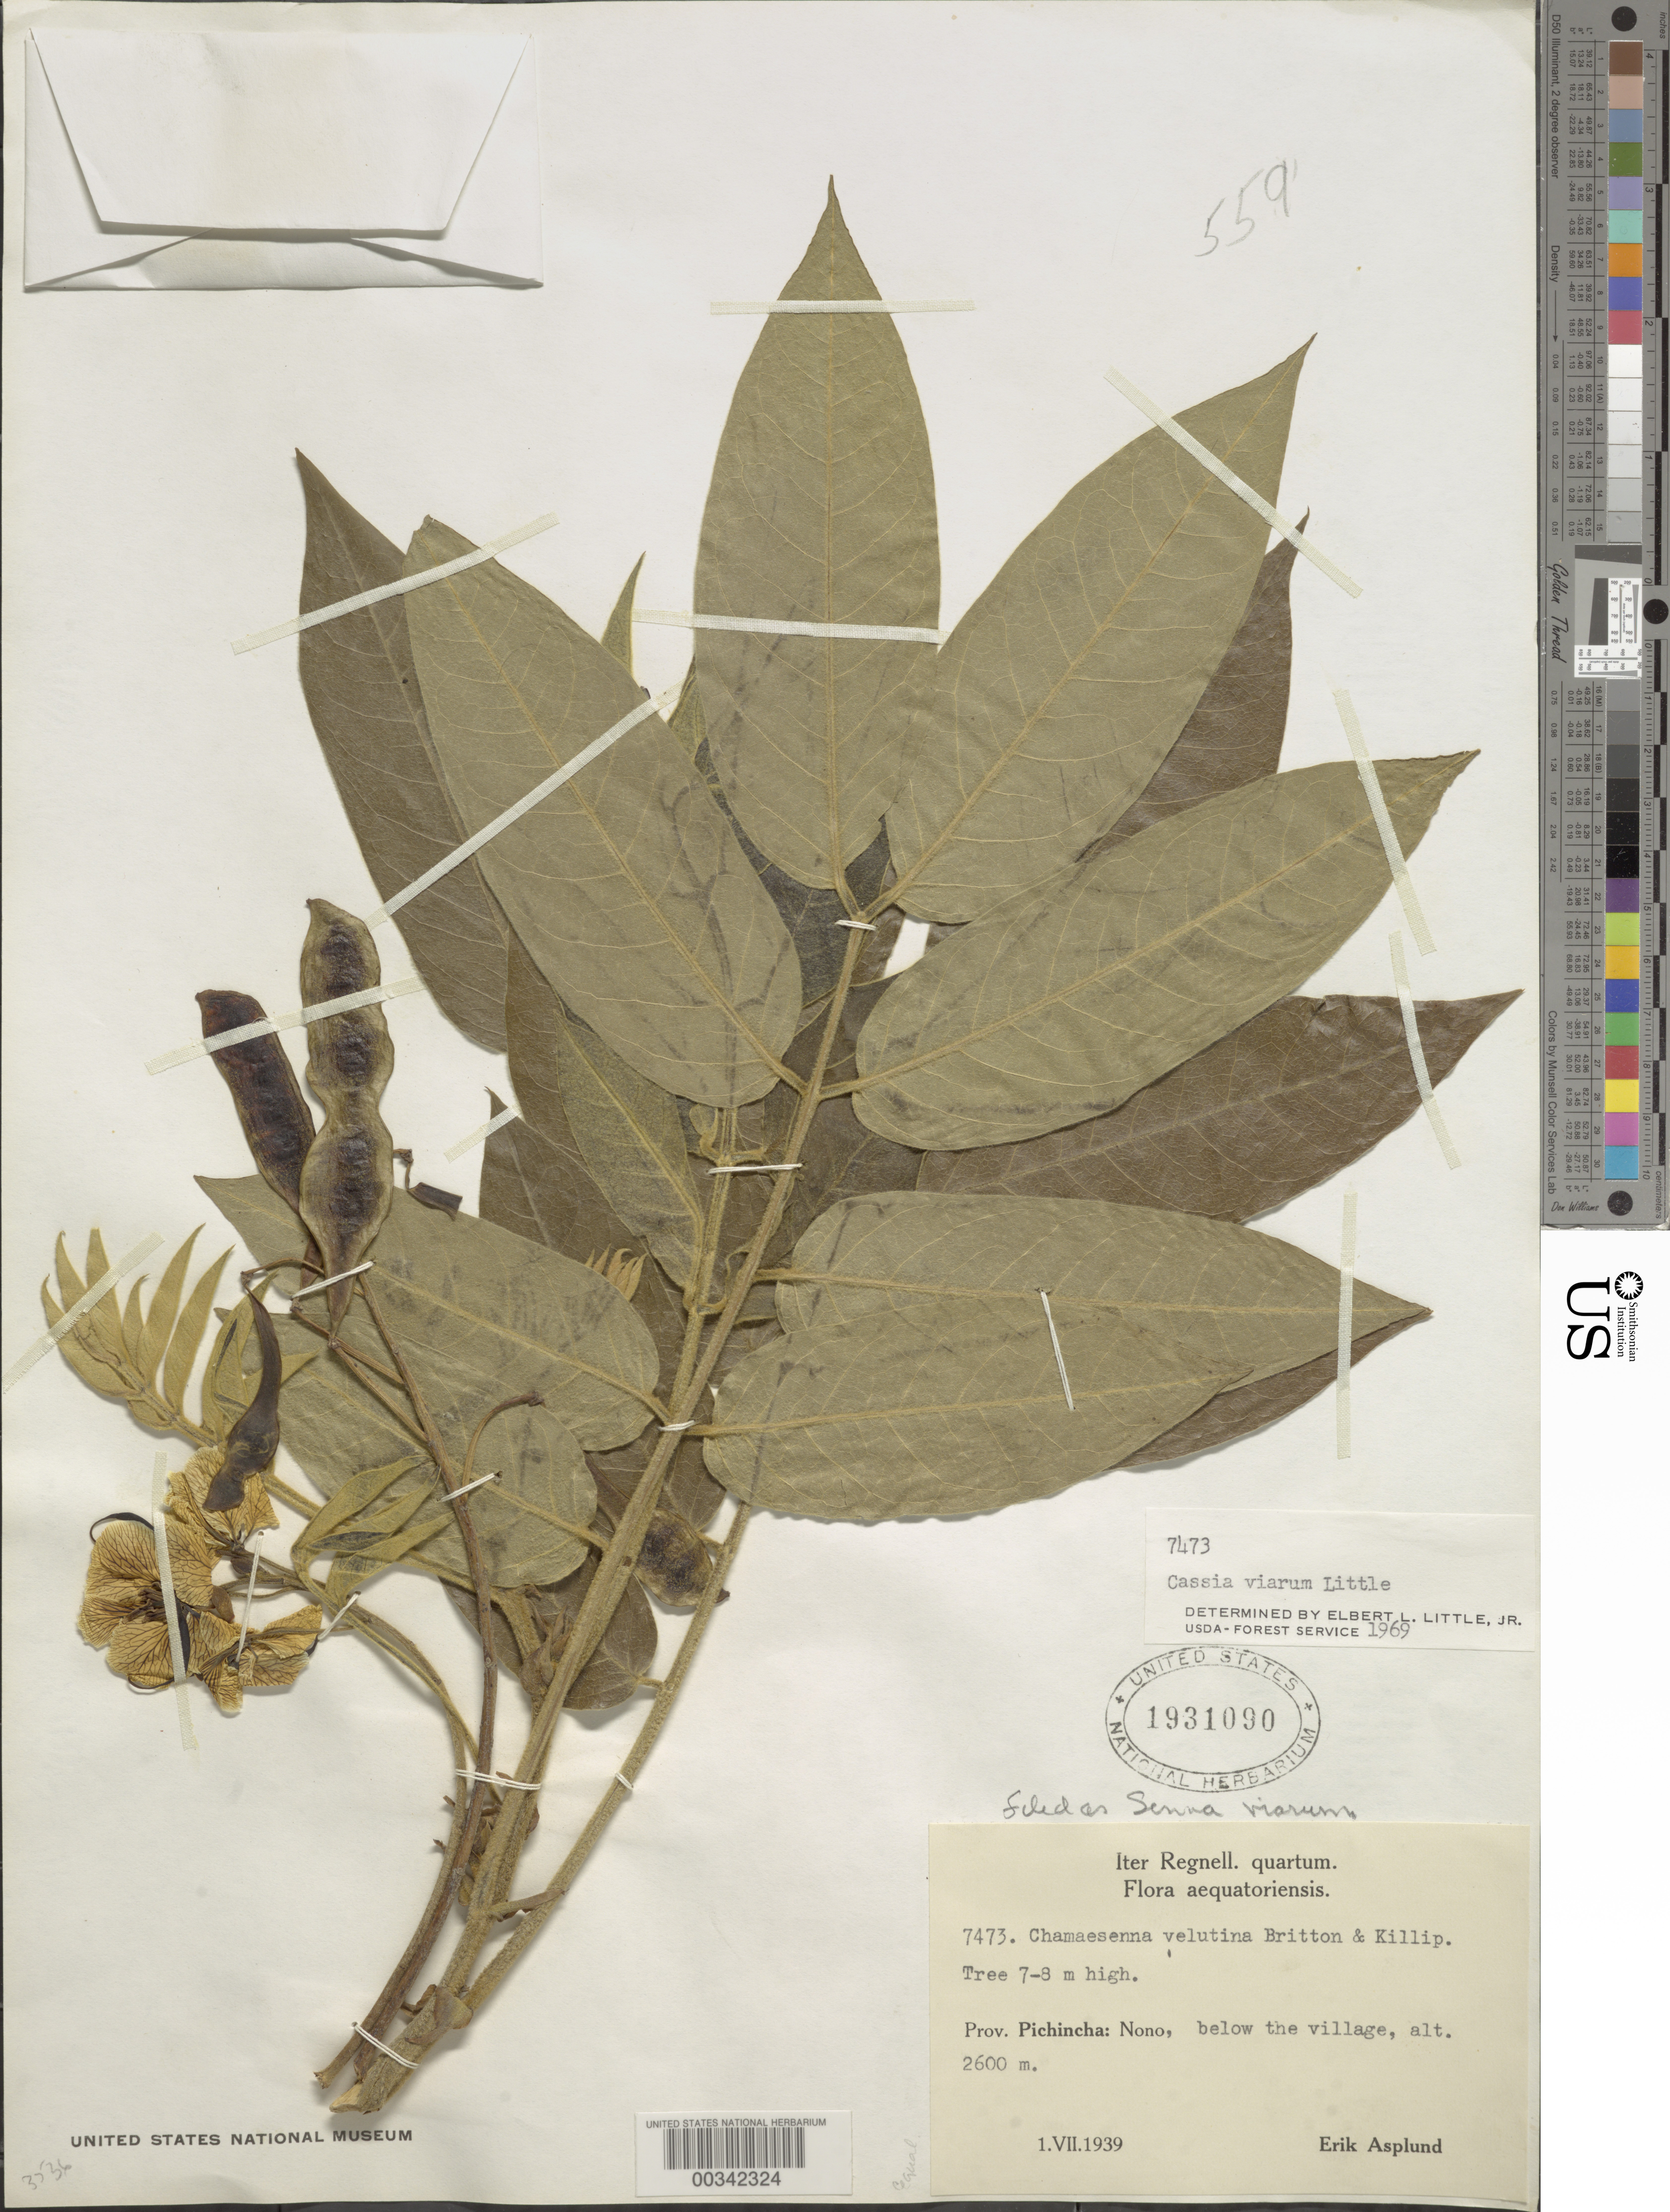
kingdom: Plantae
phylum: Tracheophyta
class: Magnoliopsida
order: Fabales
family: Fabaceae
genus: Senna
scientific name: Senna viarum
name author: (Little) H.S. Irwin & Barneby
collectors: E. Asplund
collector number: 7473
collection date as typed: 01 Jul 1939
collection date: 1939-07-01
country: Ecuador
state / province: Pichincha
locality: Nono, below the Village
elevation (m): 2600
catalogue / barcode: US 1931090